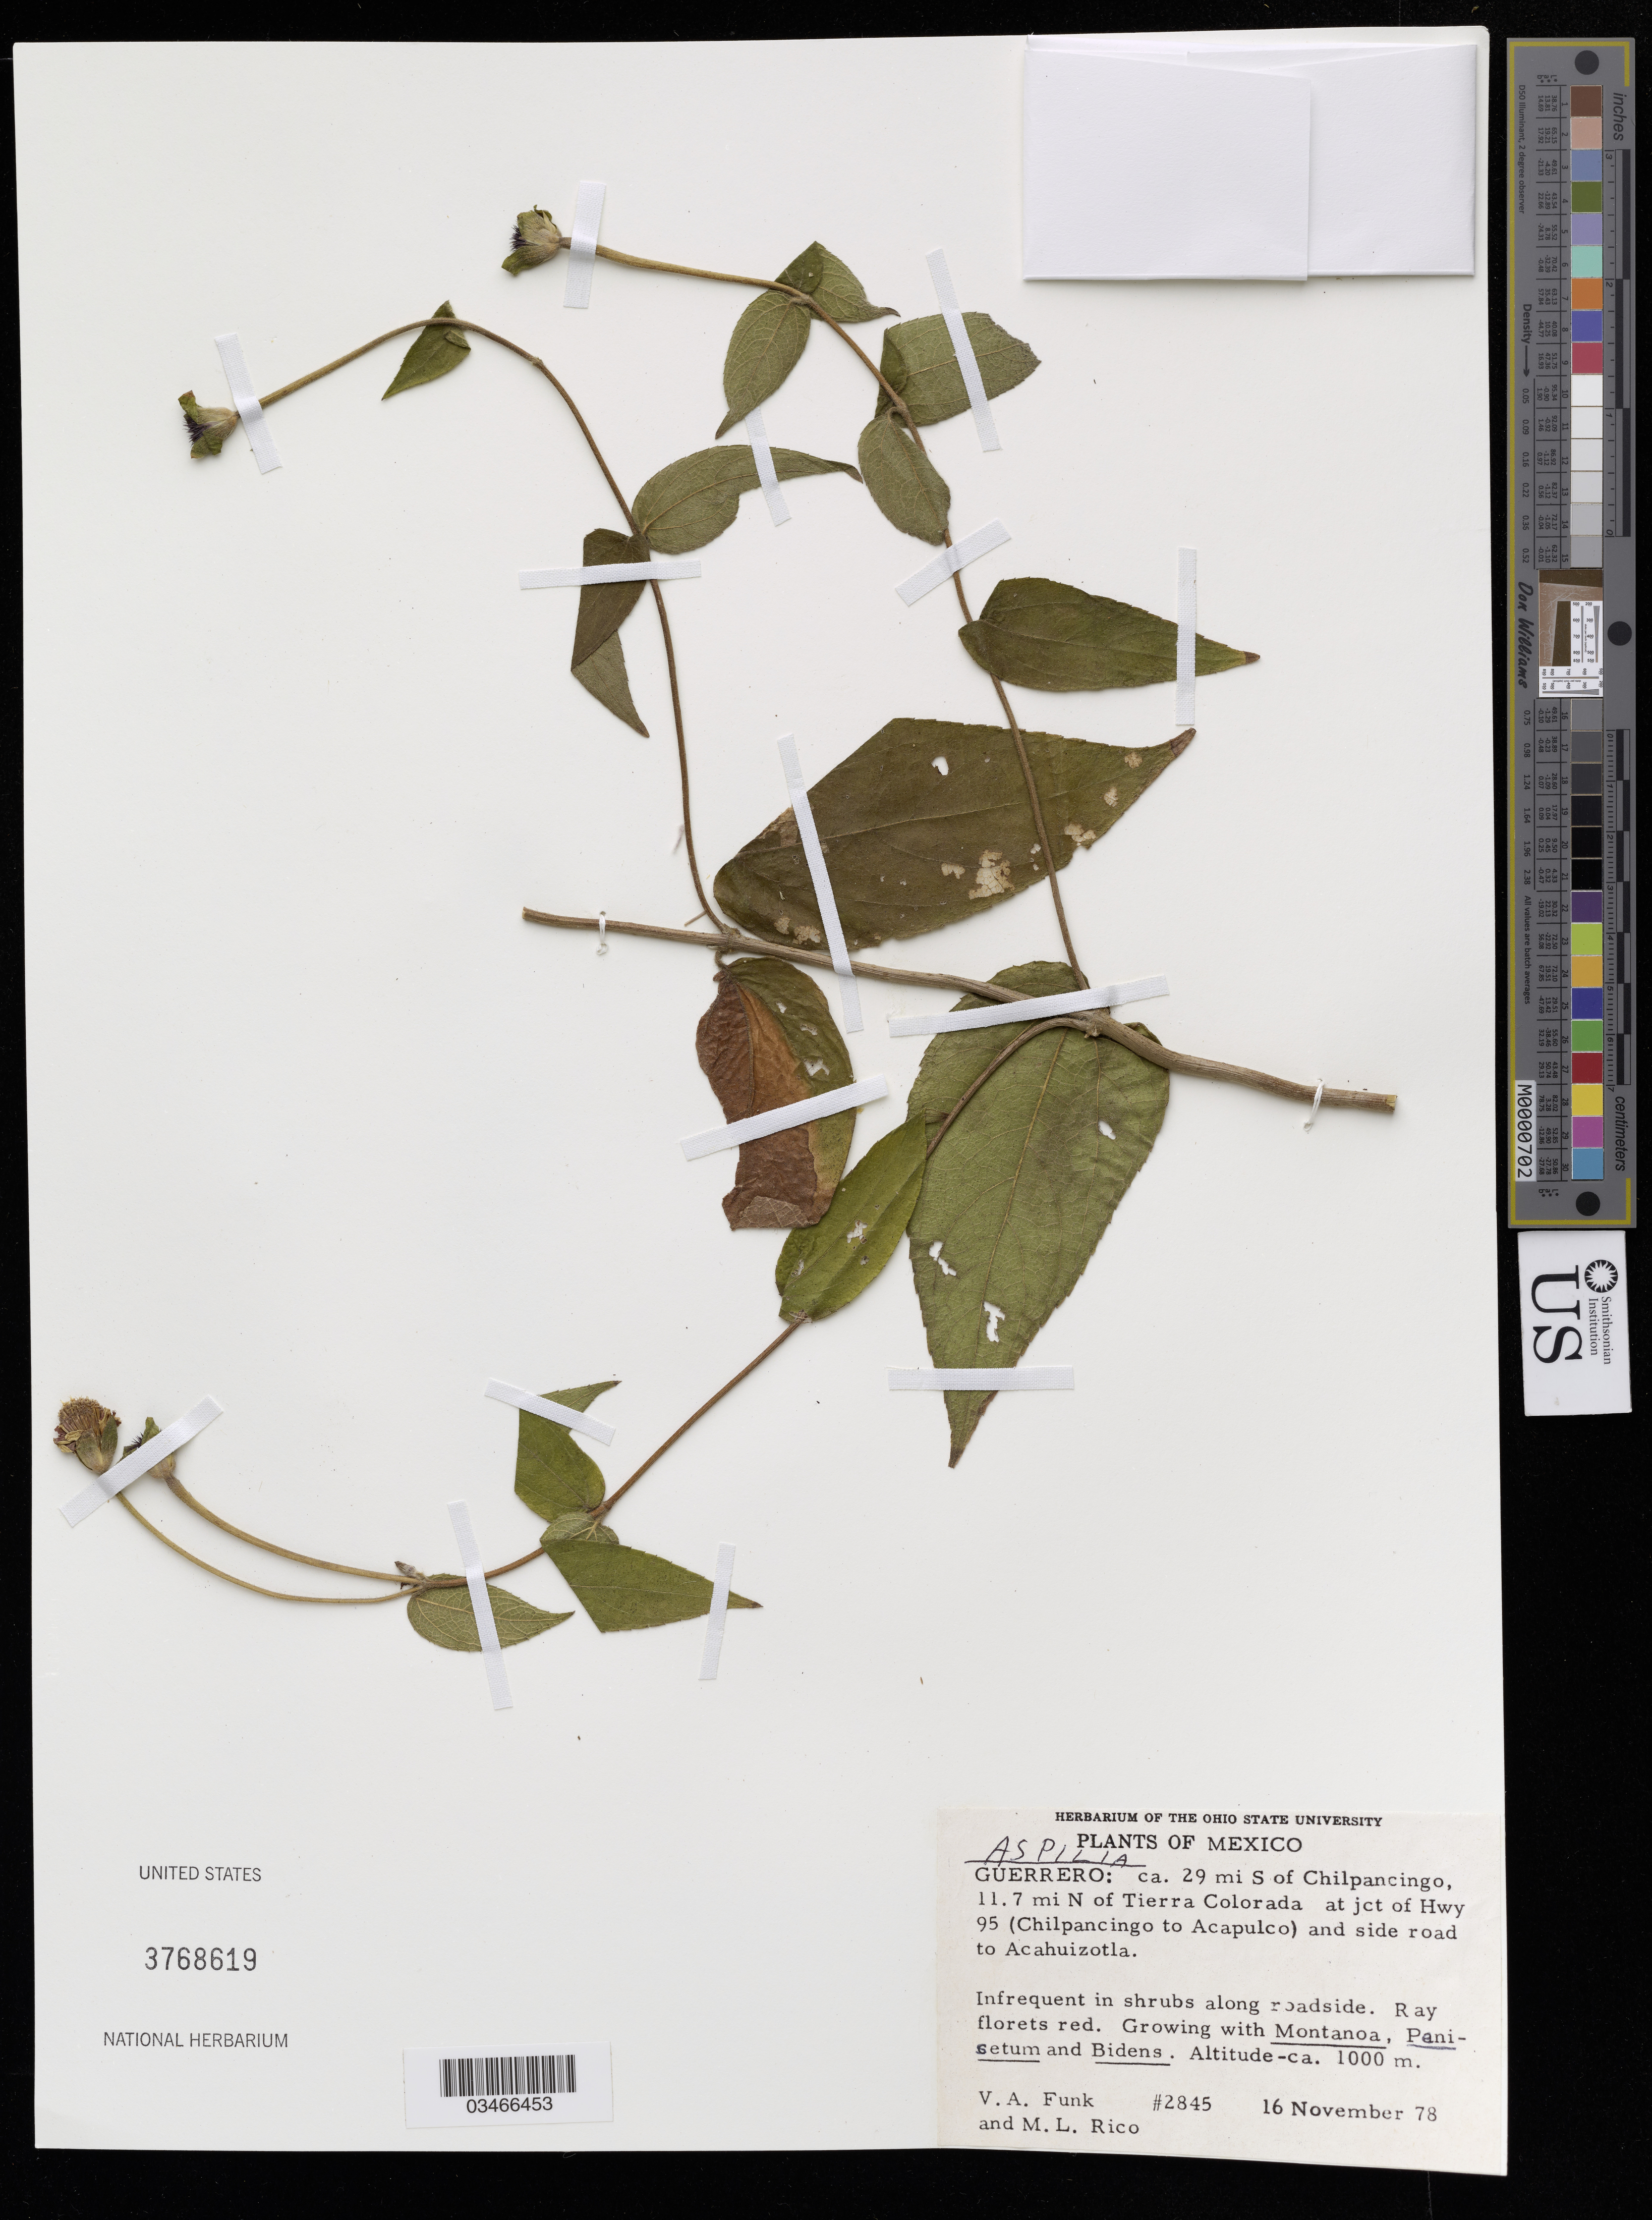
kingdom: Plantae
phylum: Tracheophyta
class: Magnoliopsida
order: Asterales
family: Asteraceae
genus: Aspilia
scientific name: Aspilia sp.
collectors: V. Funk & M. Rico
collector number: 2845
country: Mexico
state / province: Guerrero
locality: Ca. 29 mi S of Chilpancingo, 11.7 mi N of Tierra Colorada at jct of Hwy 95 (Chilpancingo to Acapulco) and side road to Acahuizotla.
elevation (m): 1000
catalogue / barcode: US 3768619